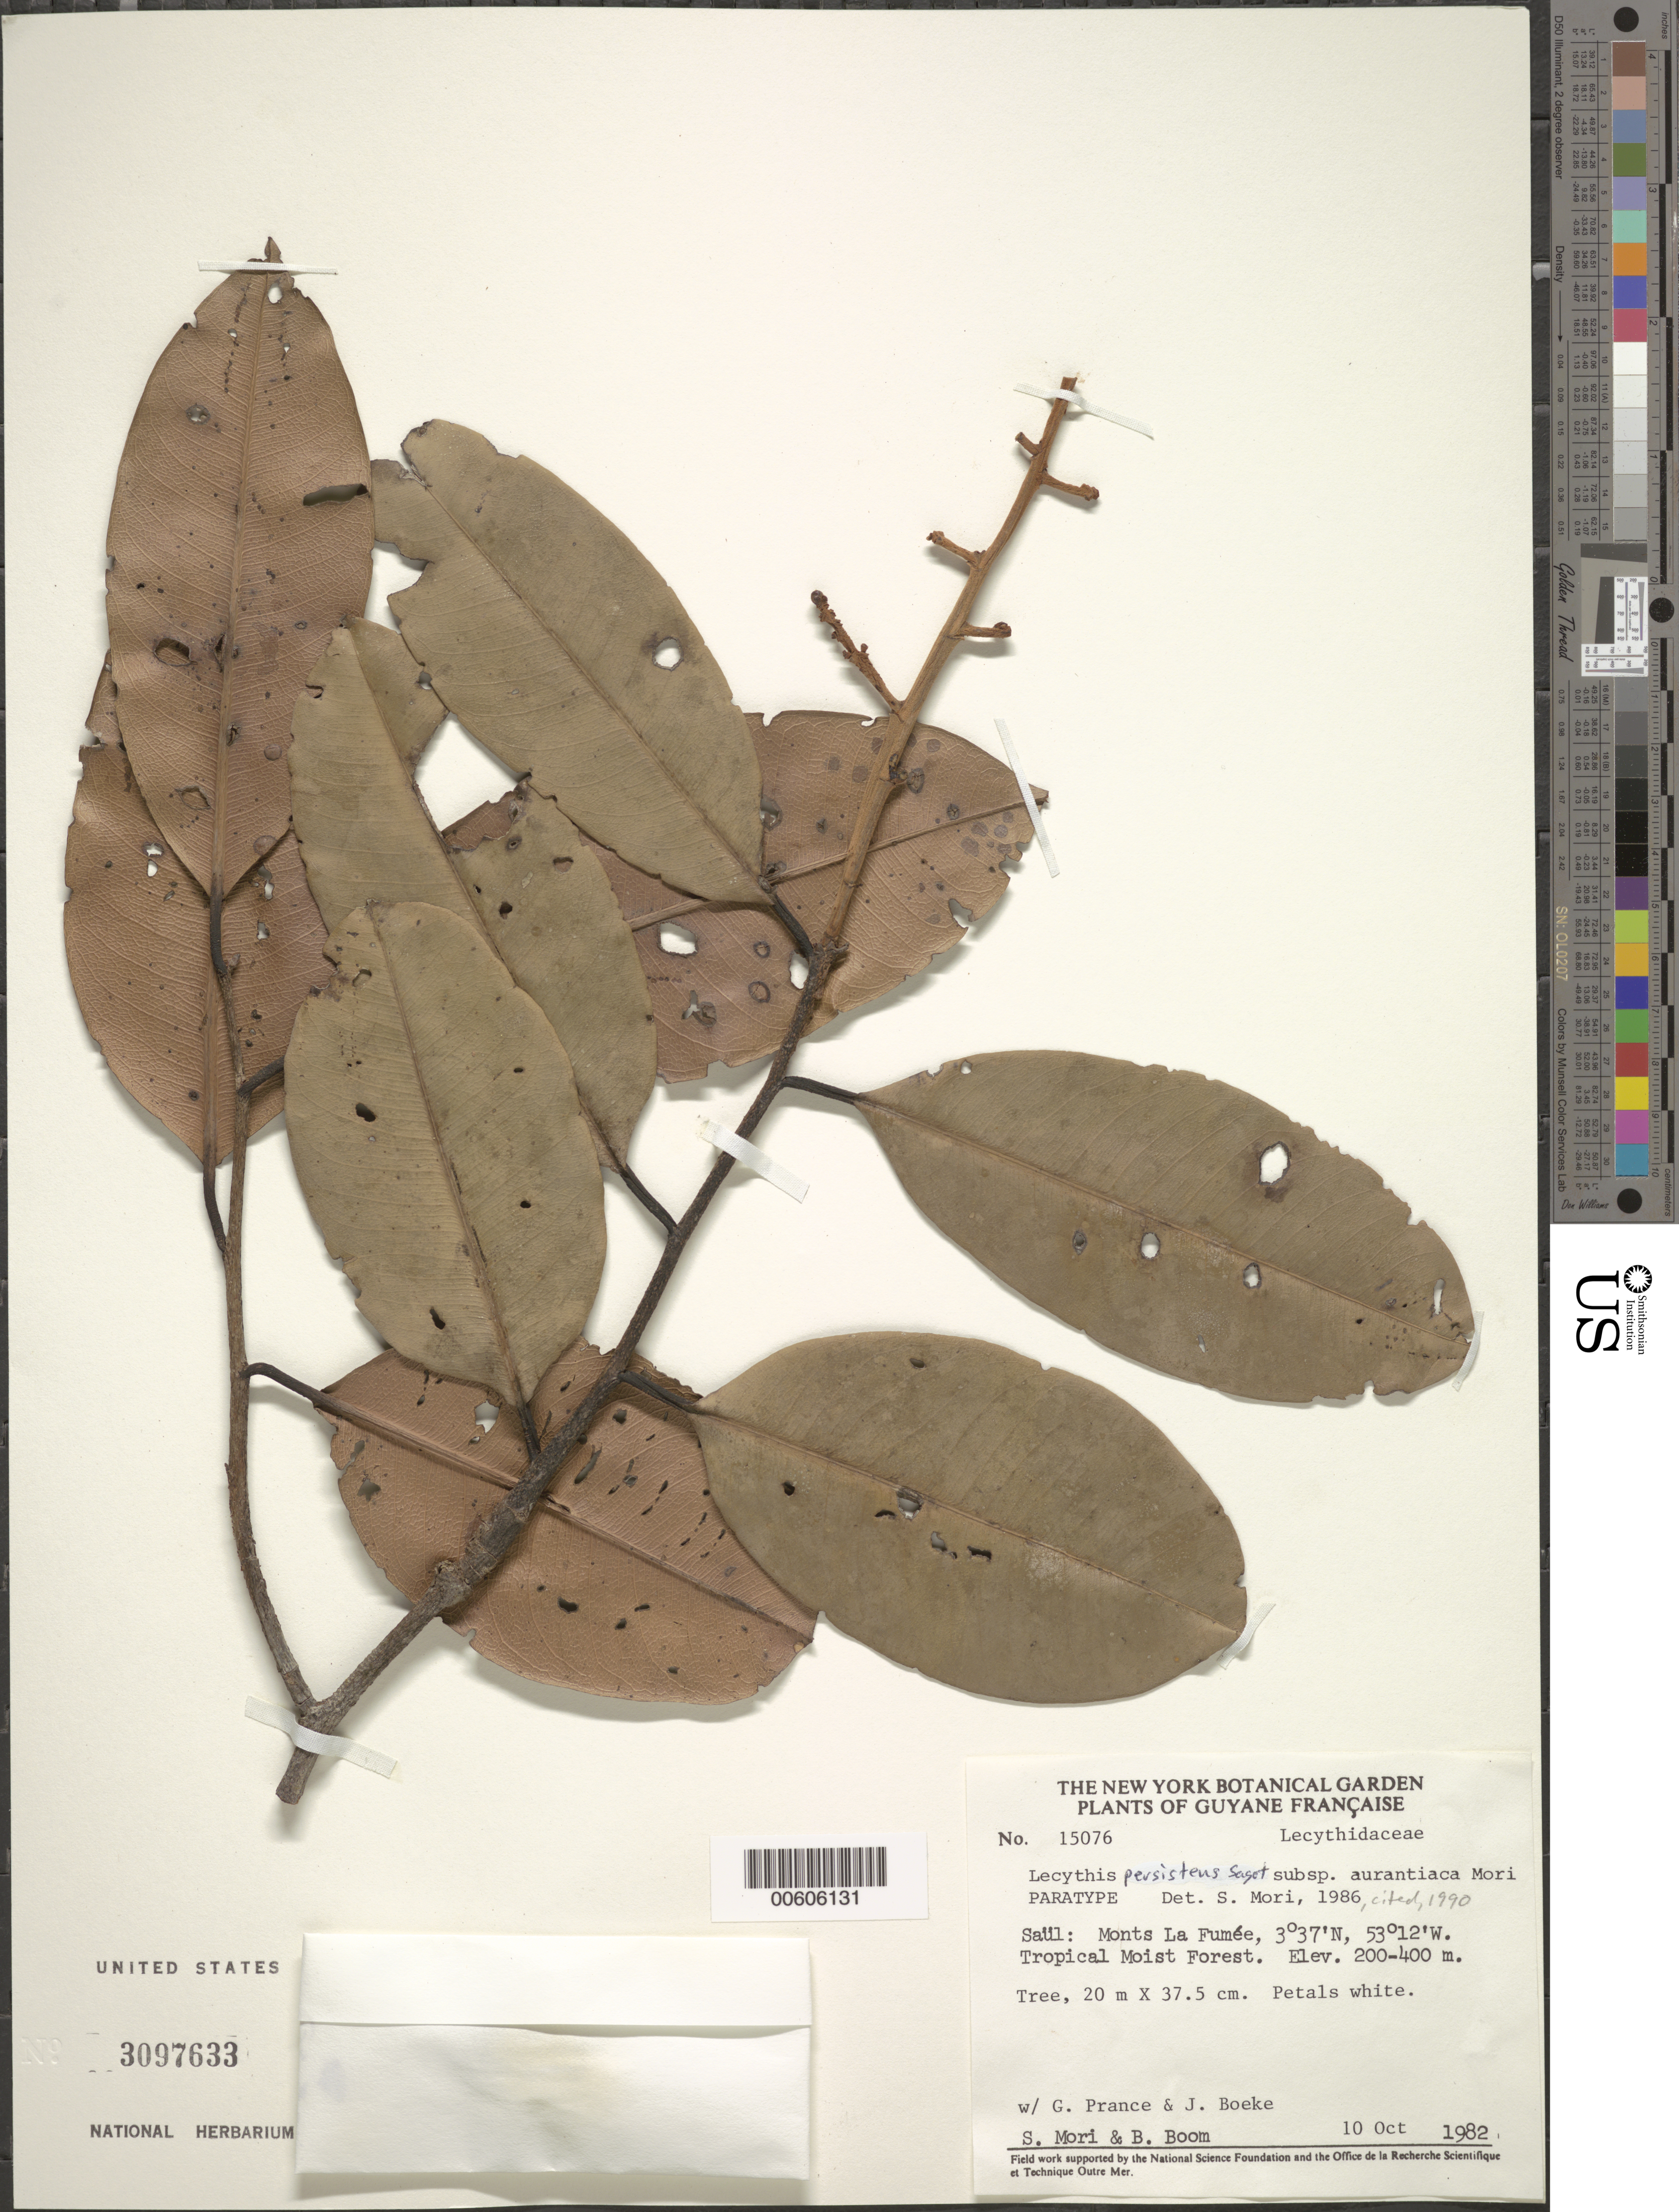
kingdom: Plantae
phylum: Tracheophyta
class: Magnoliopsida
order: Ericales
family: Lecythidaceae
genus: Lecythis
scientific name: Lecythis persistens subsp. aurantiaca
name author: S.A. Mori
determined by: Mori, Scott A.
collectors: S. Mori et al.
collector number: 15076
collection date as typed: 10-Oct-82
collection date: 1982-10-10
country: French Guiana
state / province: Saint-Laurent-du-Maroni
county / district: Saül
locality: Saül, Monts La Fumée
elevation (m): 200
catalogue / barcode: US 3097633